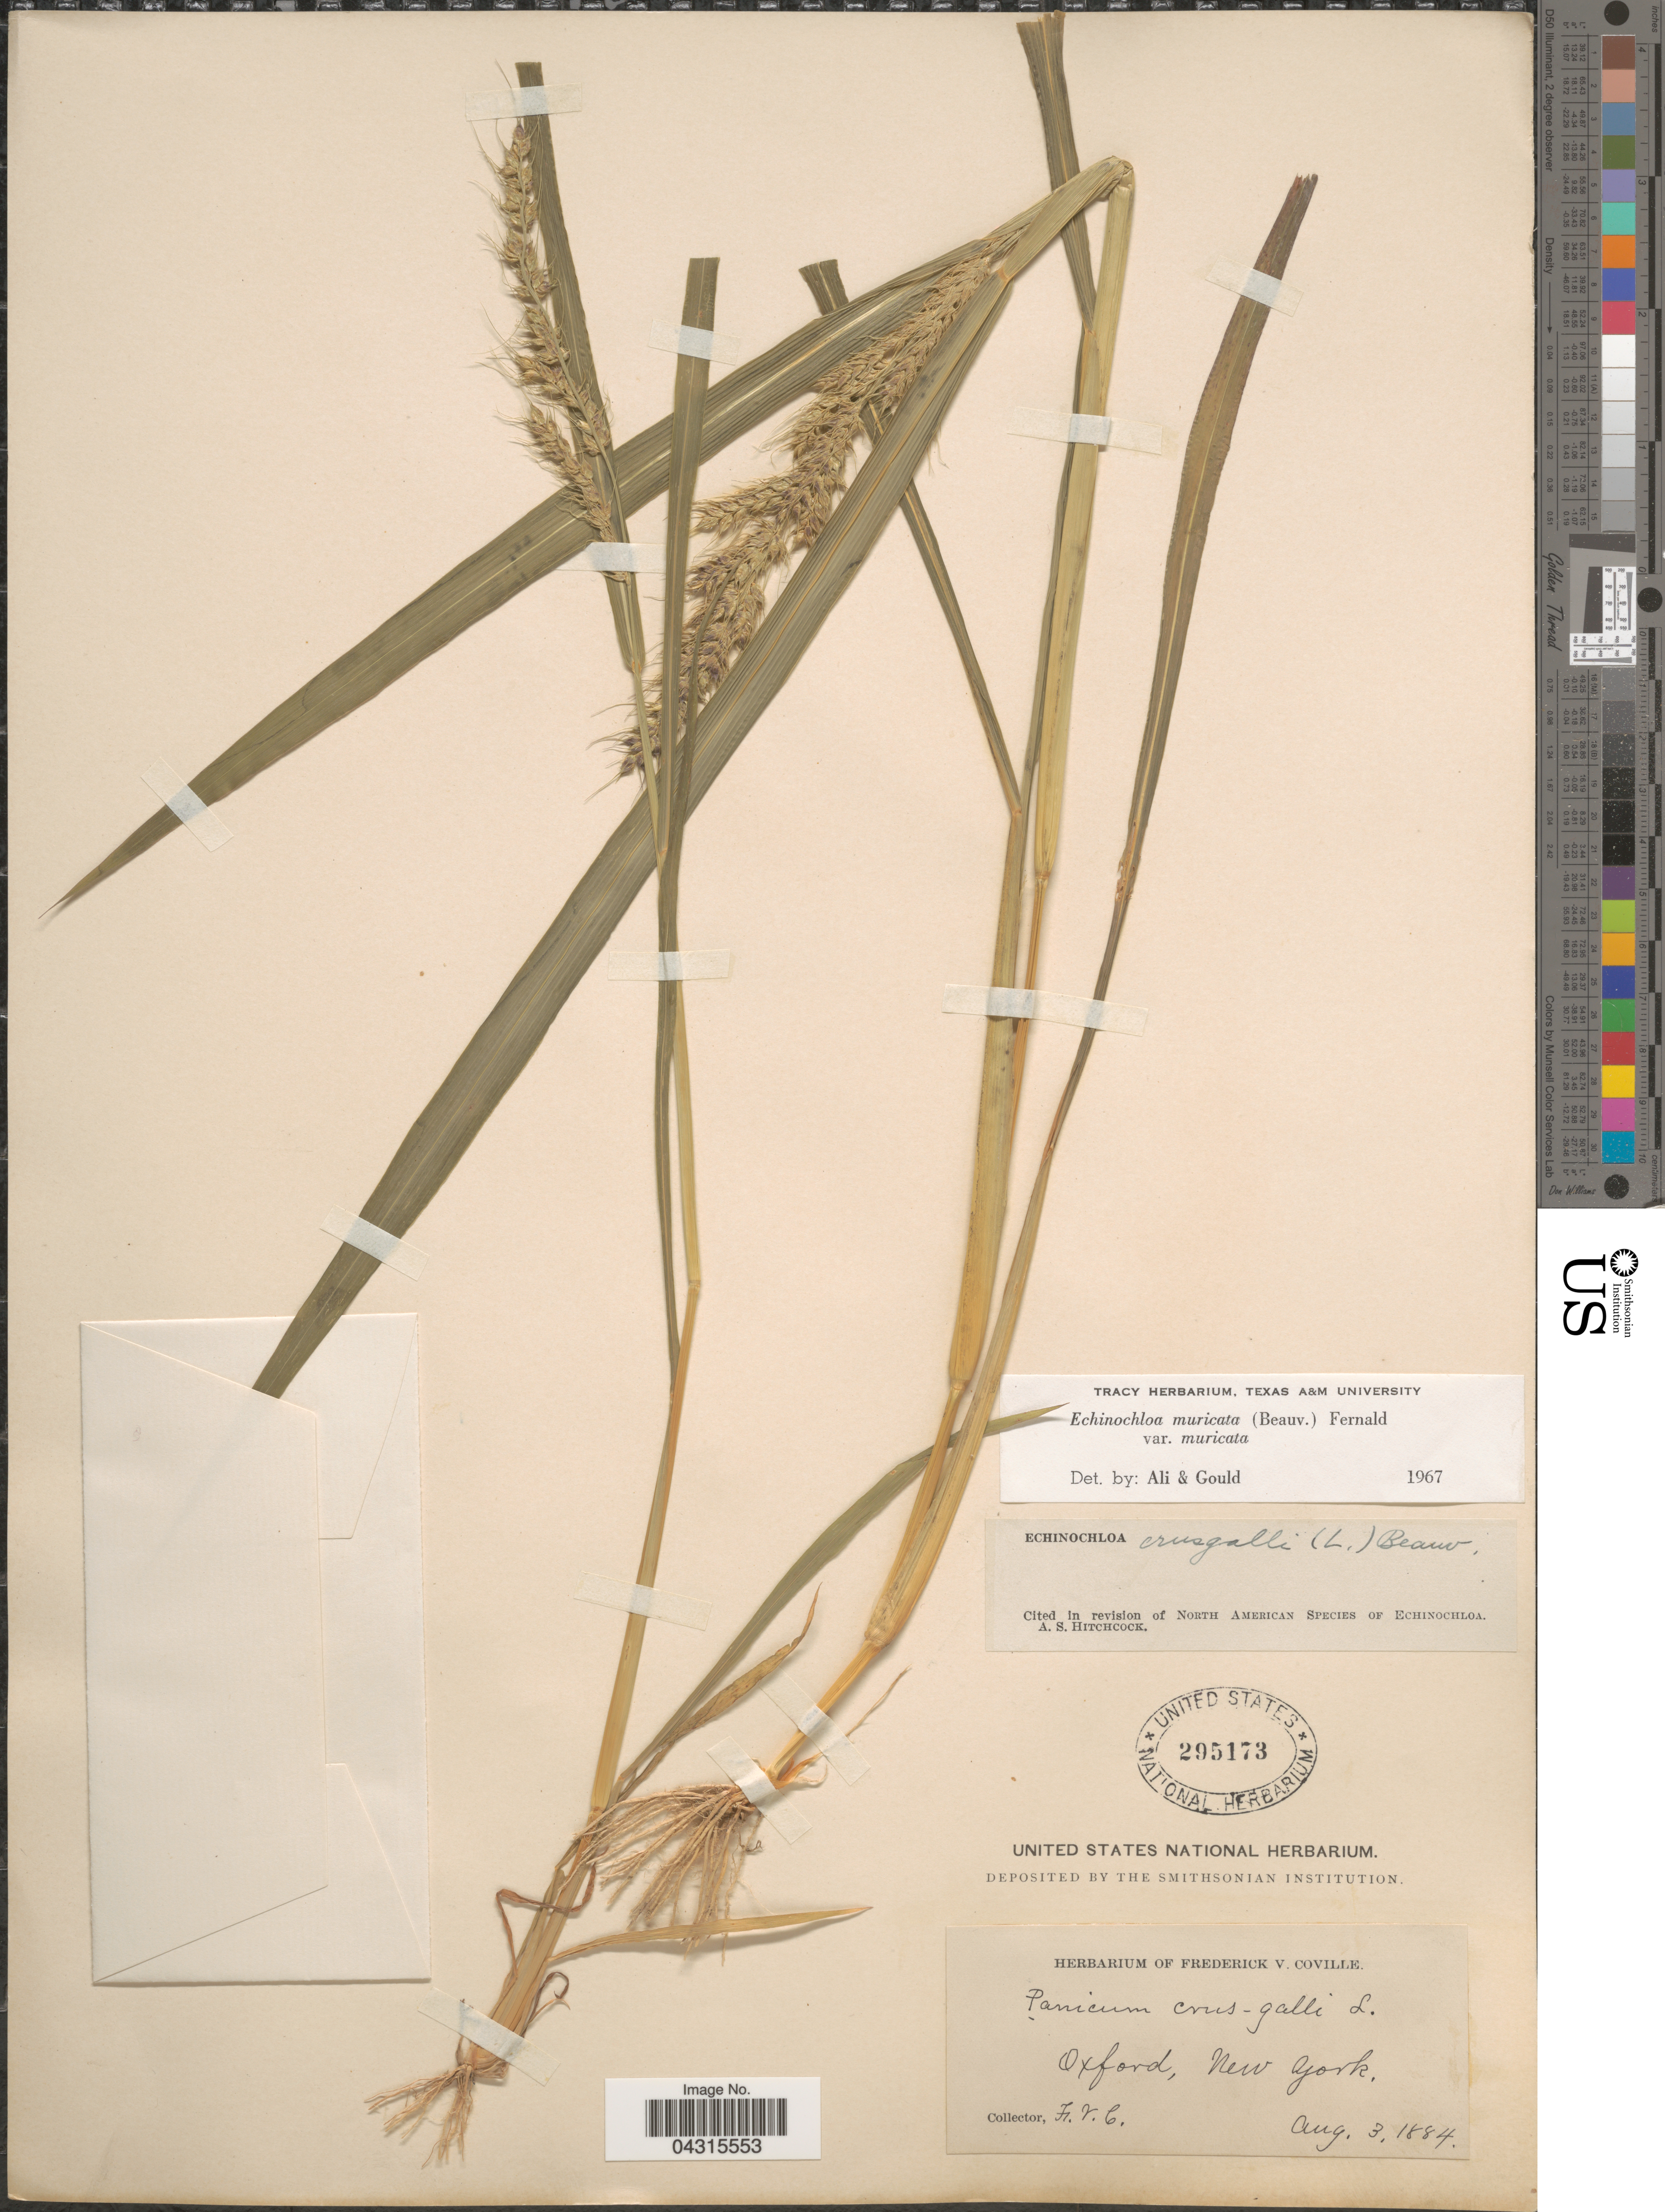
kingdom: Plantae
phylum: Tracheophyta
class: Liliopsida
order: Poales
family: Poaceae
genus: Echinochloa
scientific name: Echinochloa muricata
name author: (P. Beauv.) Fernald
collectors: F. V. Coville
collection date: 1884-08-03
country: United States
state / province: New York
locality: Oxford.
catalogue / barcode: US 295173